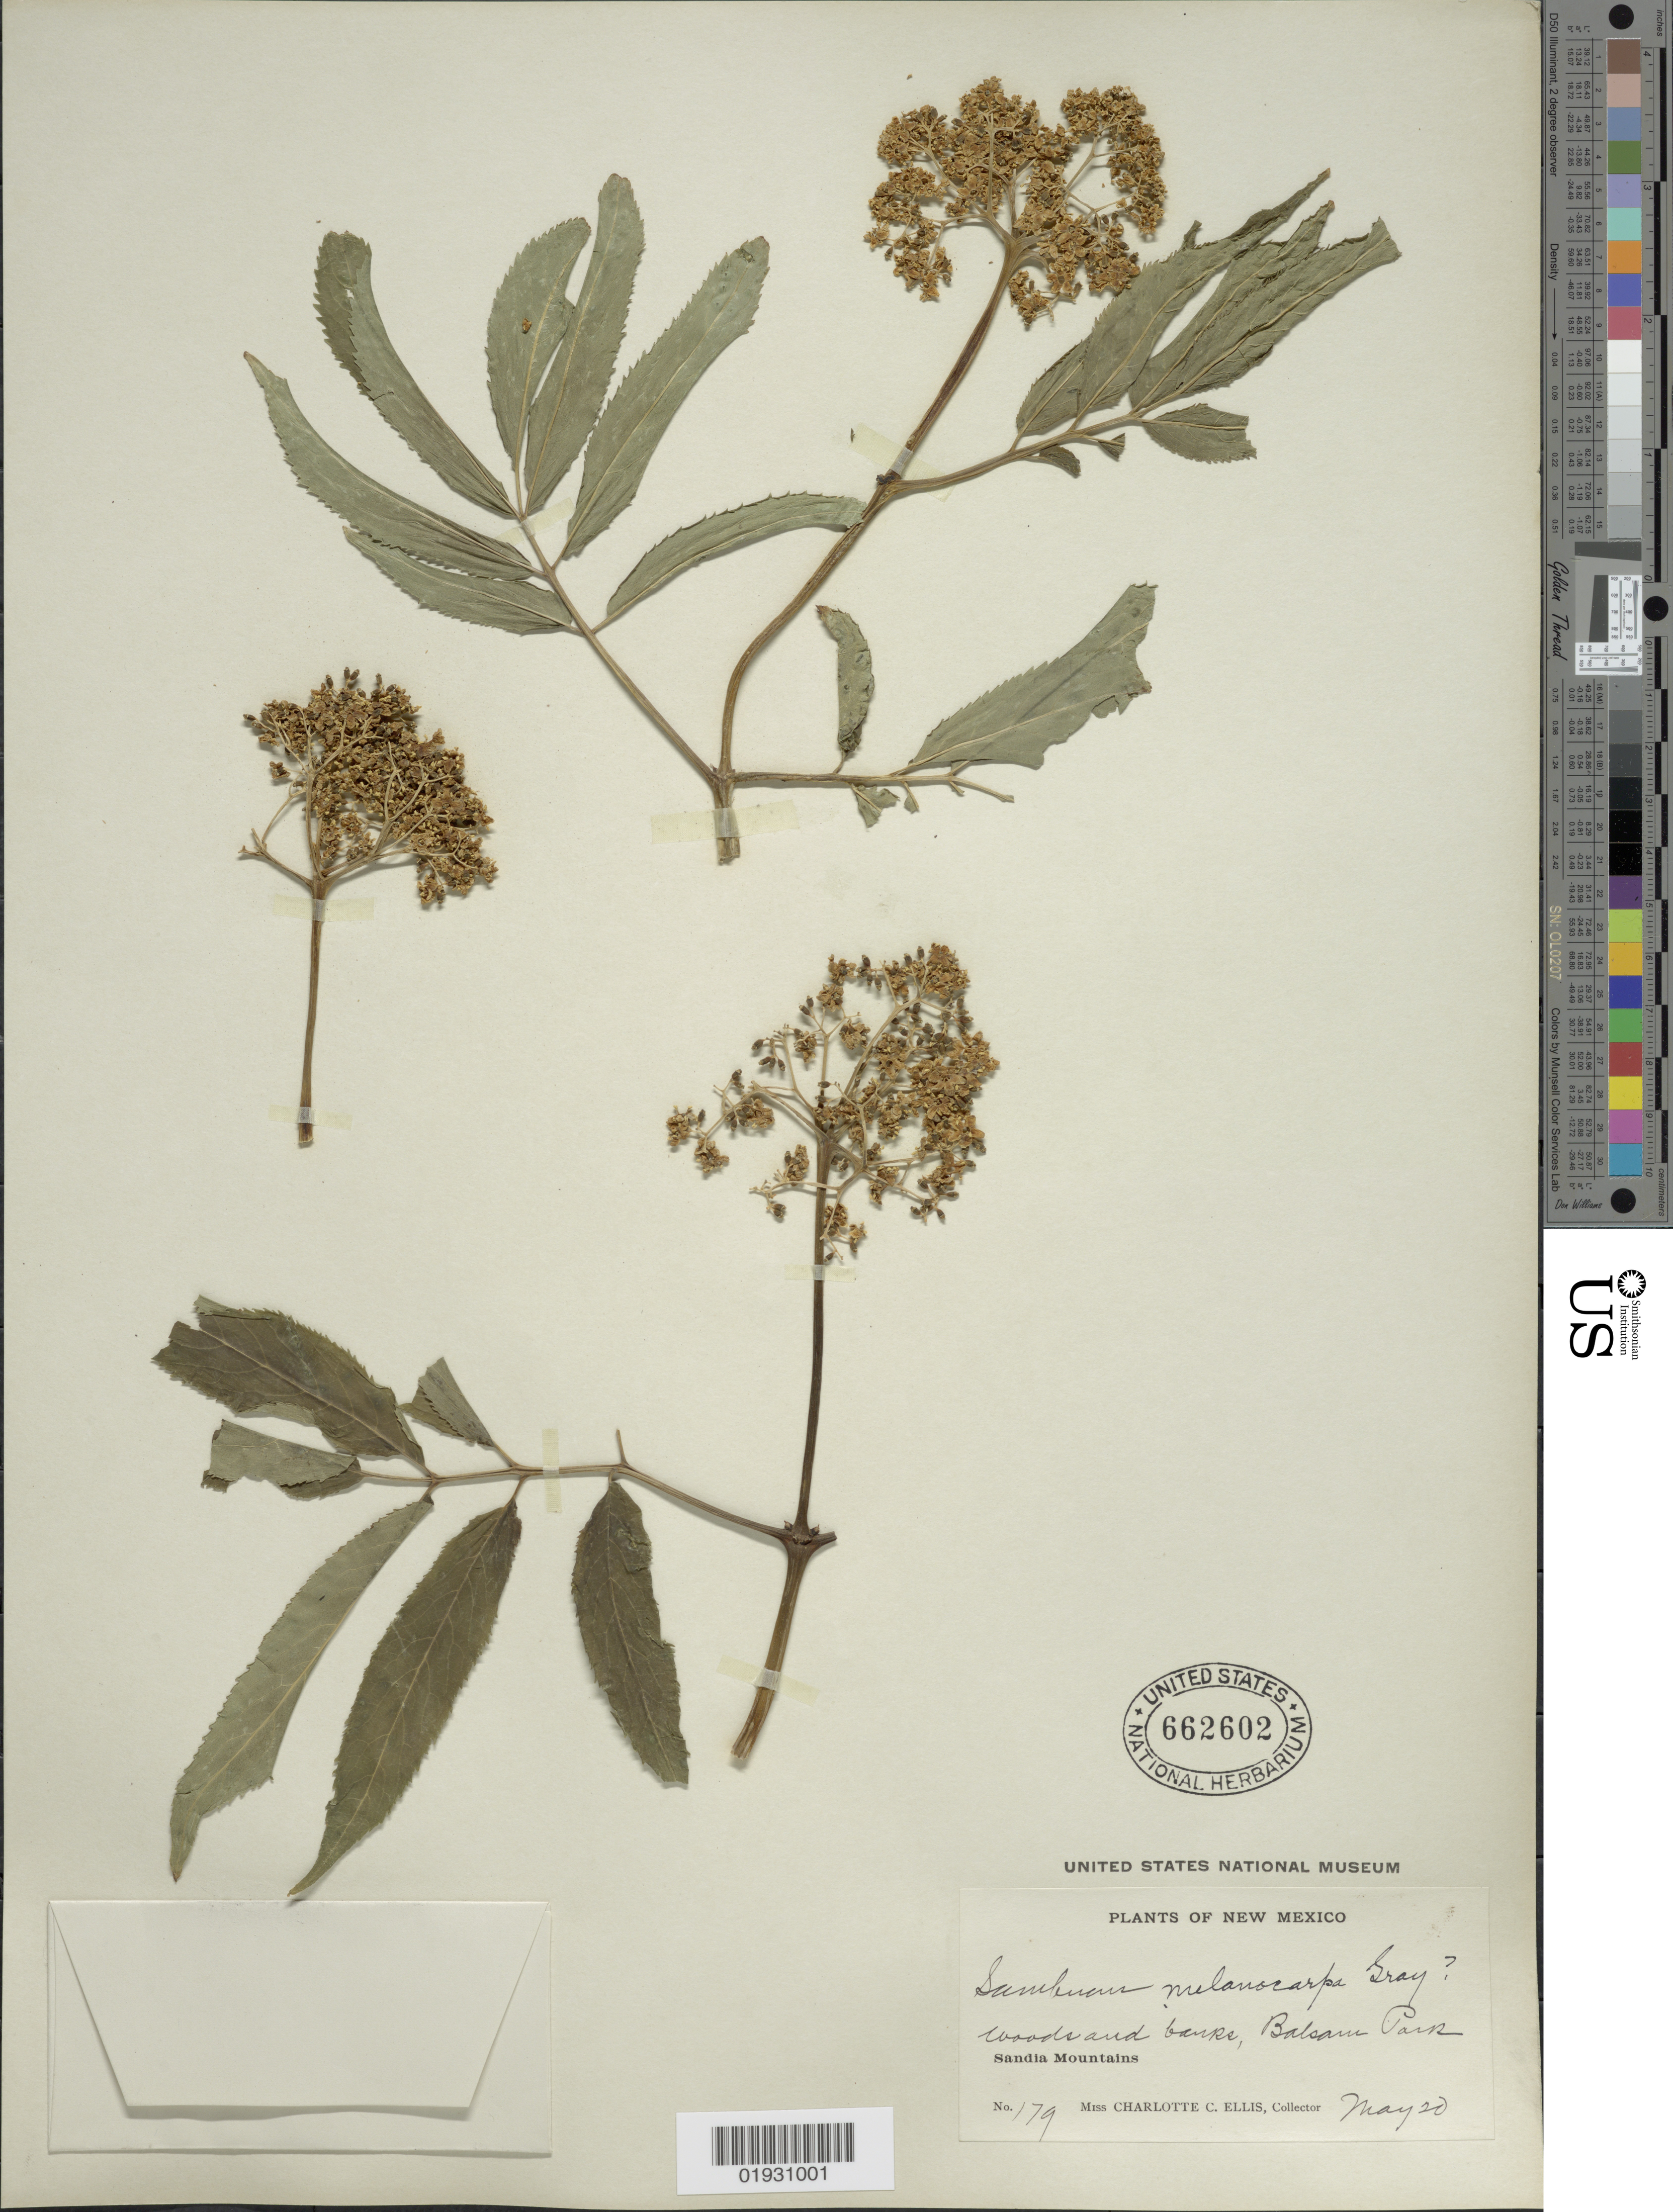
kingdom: Plantae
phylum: Tracheophyta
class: Magnoliopsida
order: Dipsacales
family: Viburnaceae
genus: Sambucus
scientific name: Sambucus melanocarpa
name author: A. Gray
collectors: C. C. Ellis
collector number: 179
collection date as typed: Transcribed d/m/y: /5/20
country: United States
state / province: New Mexico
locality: Balsam Park. Sandia Mountains.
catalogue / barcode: US 662602